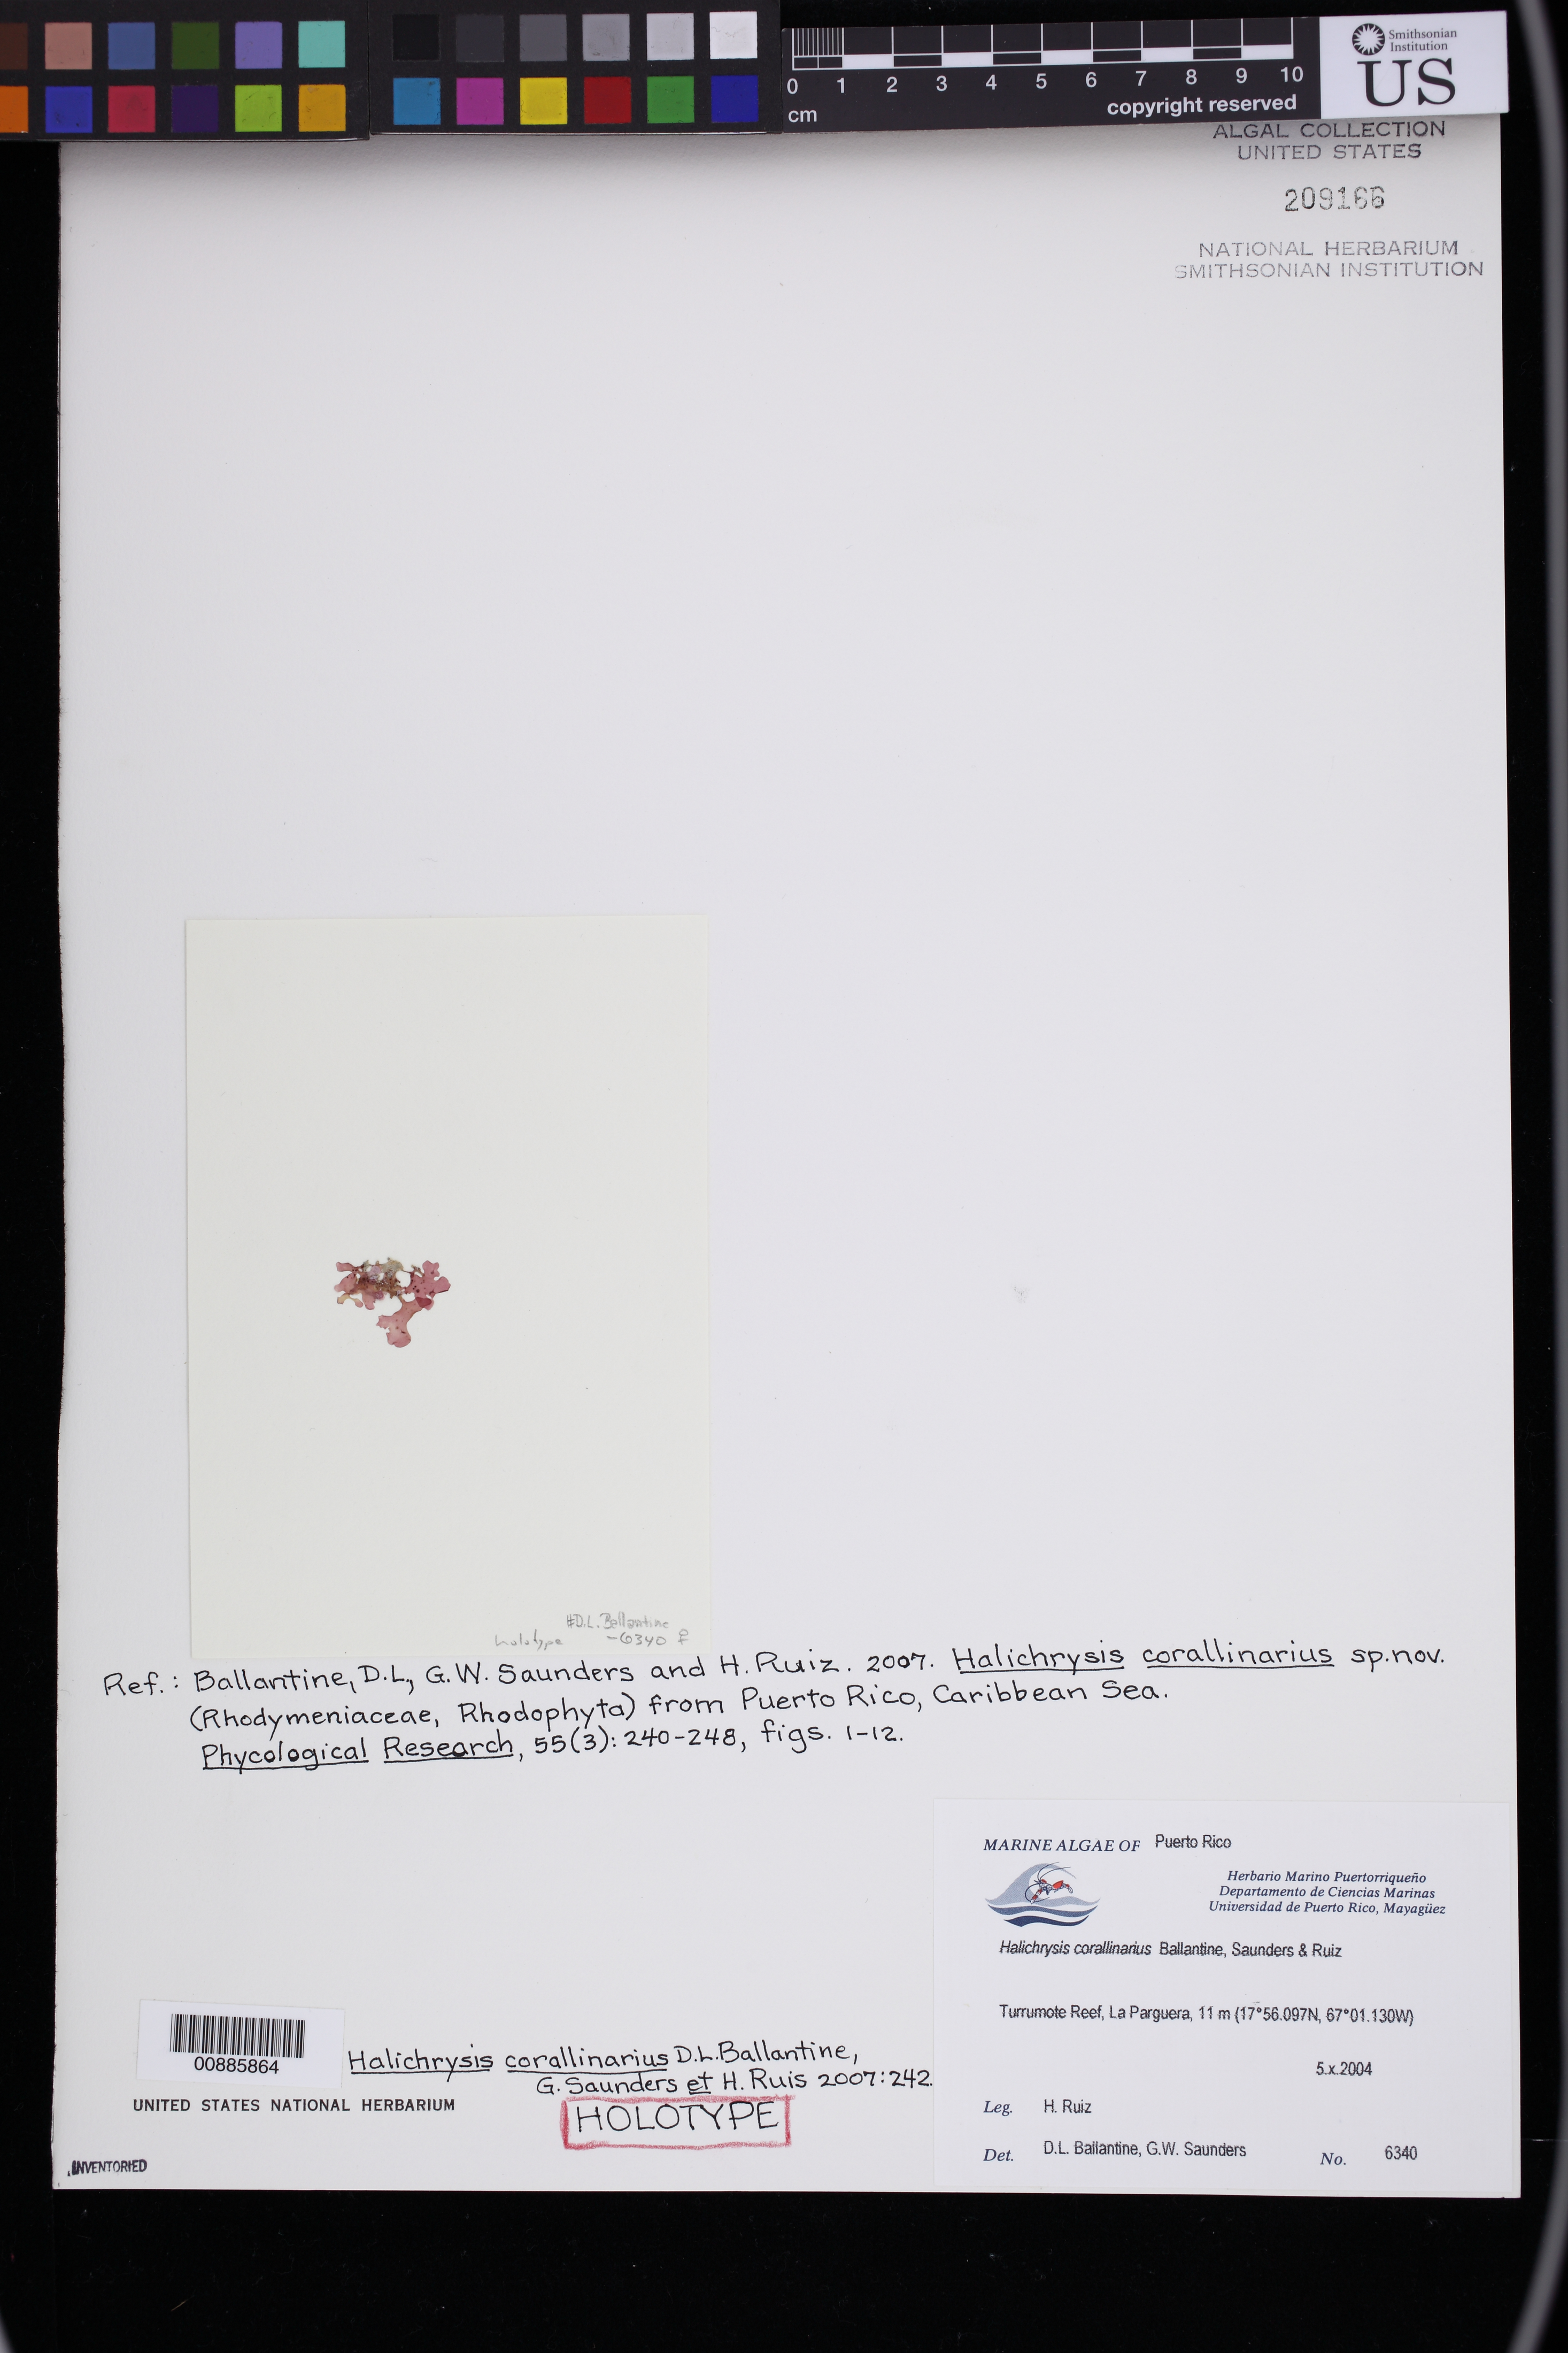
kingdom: Plantae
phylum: Rhodophyta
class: Florideophyceae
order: Rhodymeniales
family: Rhodymeniaceae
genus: Halichrysis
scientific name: Halichrysis corallinarius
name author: D.L. Ballant. et al.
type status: Holotype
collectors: D.L. Ballantine & G. Saunders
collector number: DLB 6340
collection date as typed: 05 Oct 2004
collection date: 2004-10-05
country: Puerto Rico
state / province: Lajas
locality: Turrumote Reef, La Parguera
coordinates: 17 56.097N, 67 01.130W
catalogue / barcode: US 209166